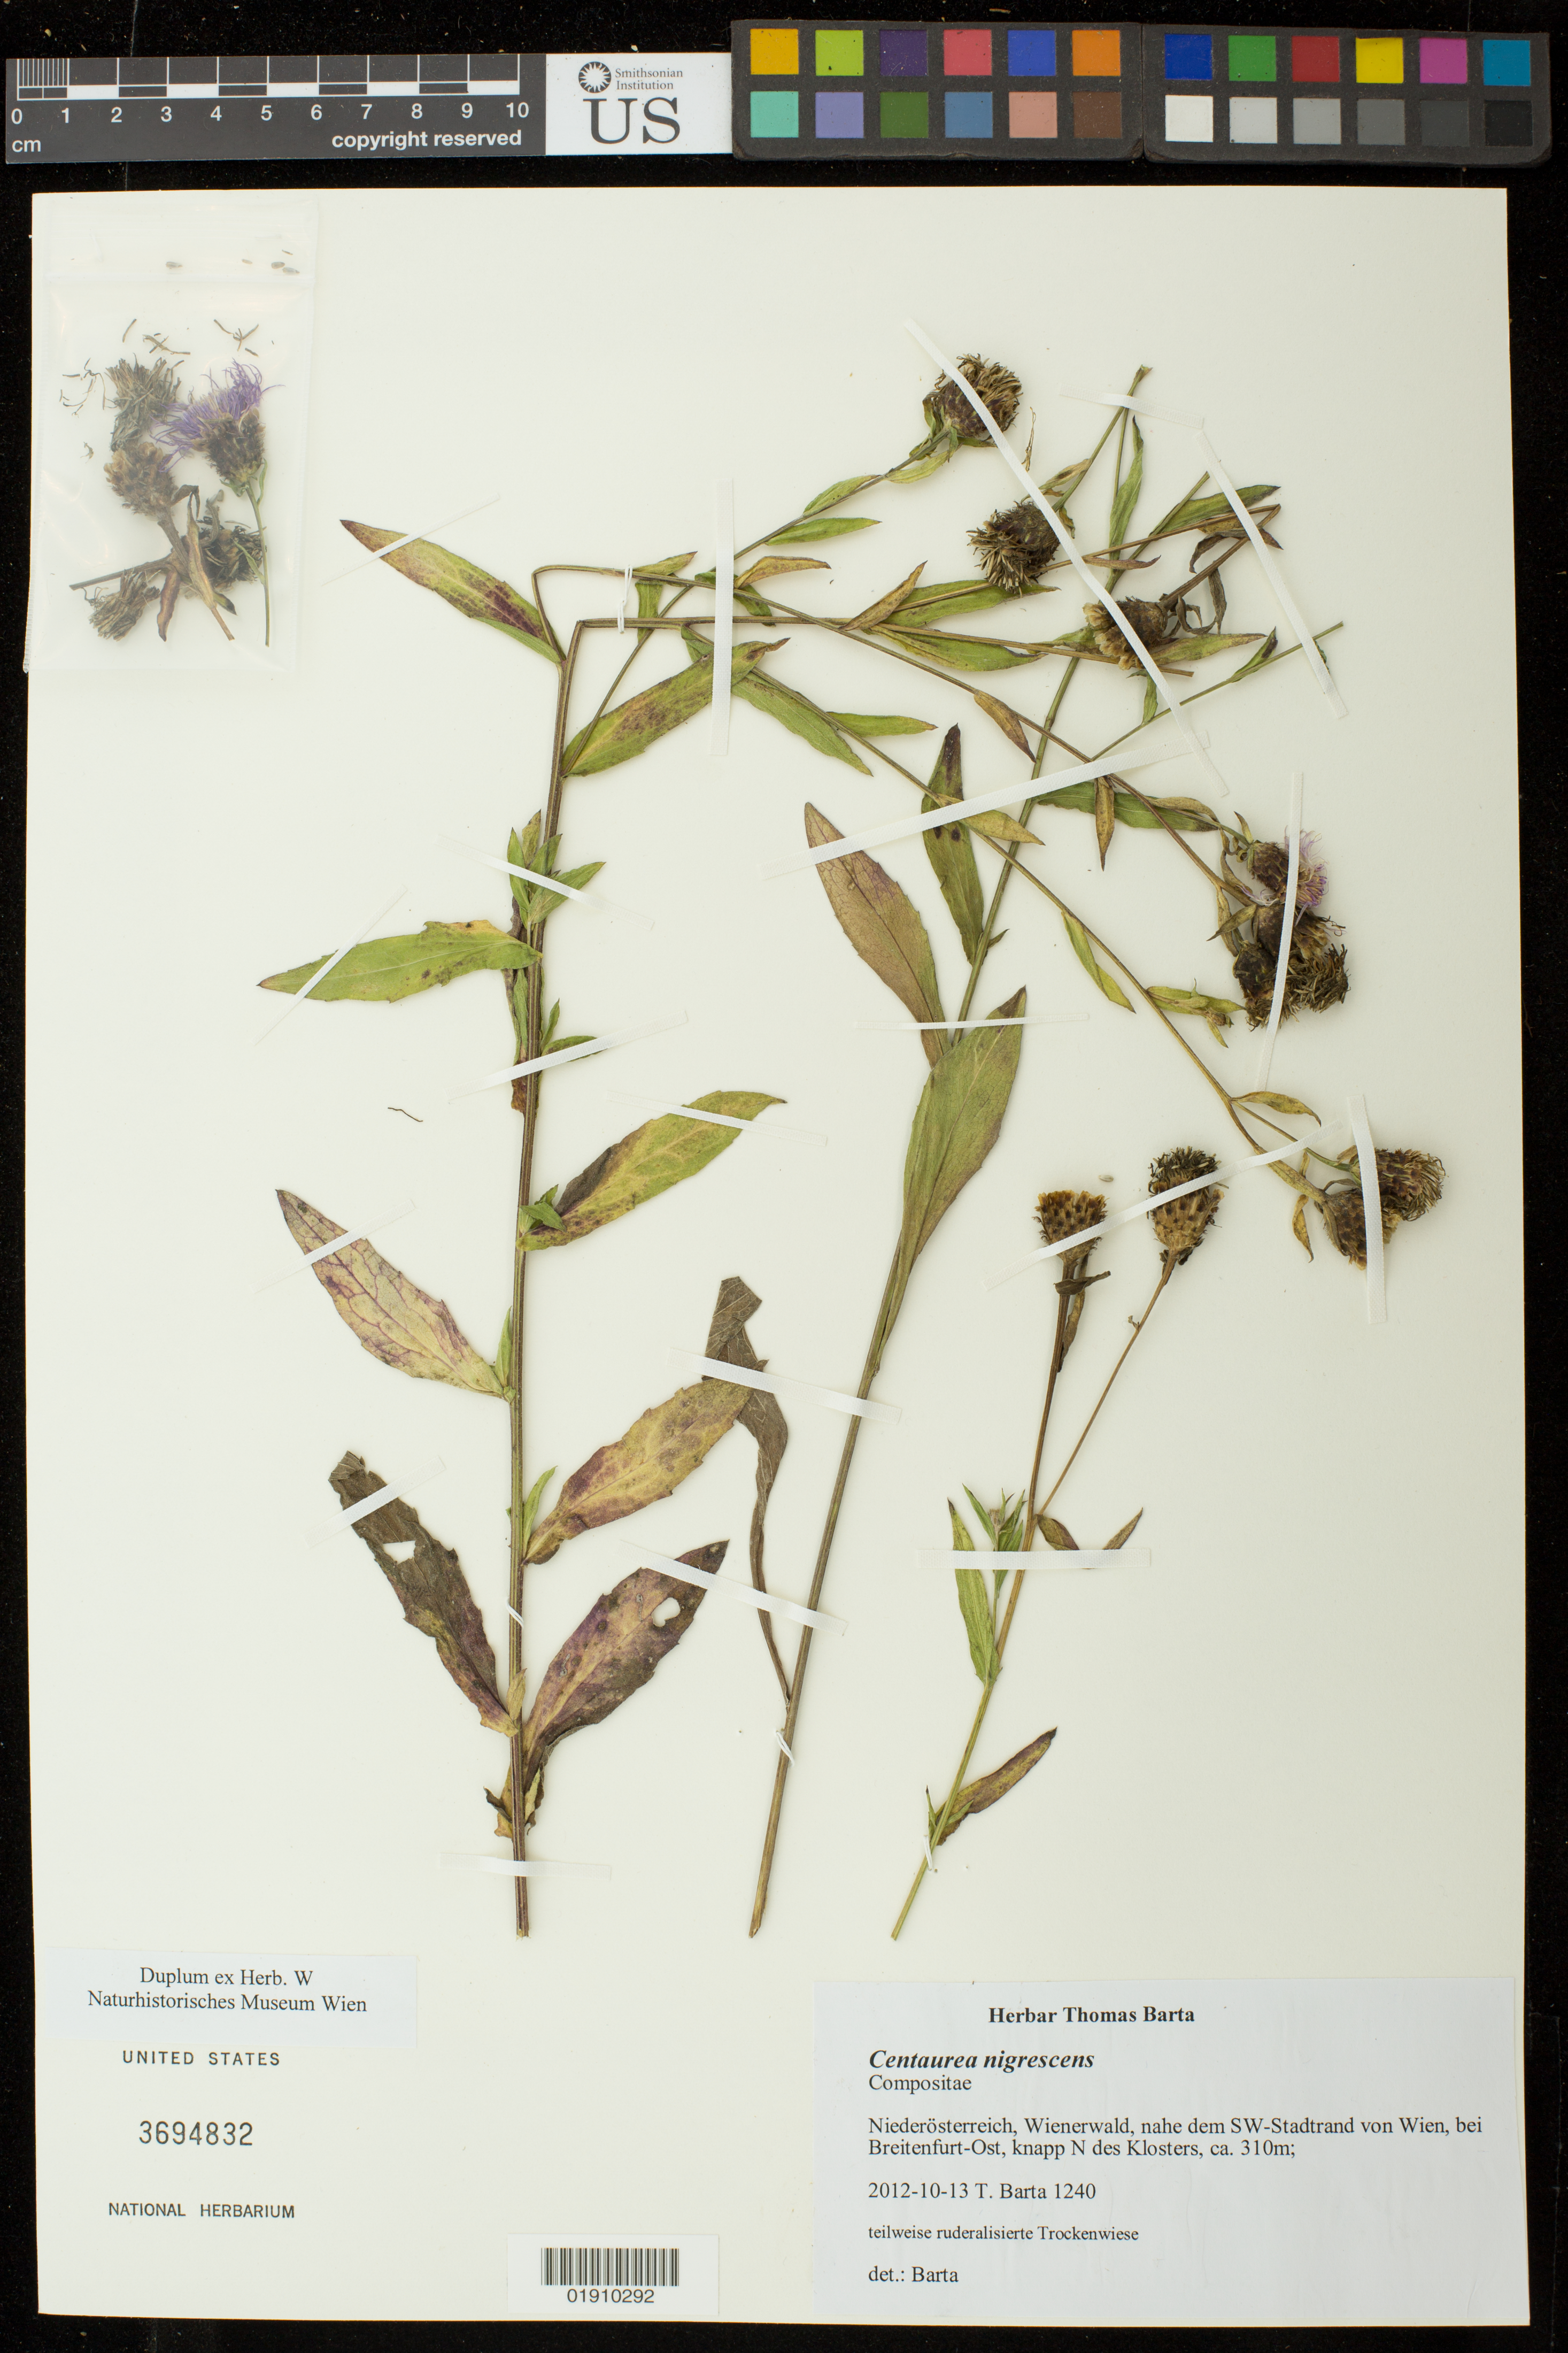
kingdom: Plantae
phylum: Tracheophyta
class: Magnoliopsida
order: Asterales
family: Asteraceae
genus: Centaurea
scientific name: Centaurea nigrescens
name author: Willd.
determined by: Barta, Thomas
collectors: T. Barta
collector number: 1240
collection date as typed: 2012-10-13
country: Austria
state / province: Niederosterreich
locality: Niederosterreich, Wienerwald, nahe dem SW-Stadtrand von Wien, bei Breitenfurt-Ost, knapp N des Klosters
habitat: teilweise ruderalisierte trockenwiese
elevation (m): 310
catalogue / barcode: US 3694832